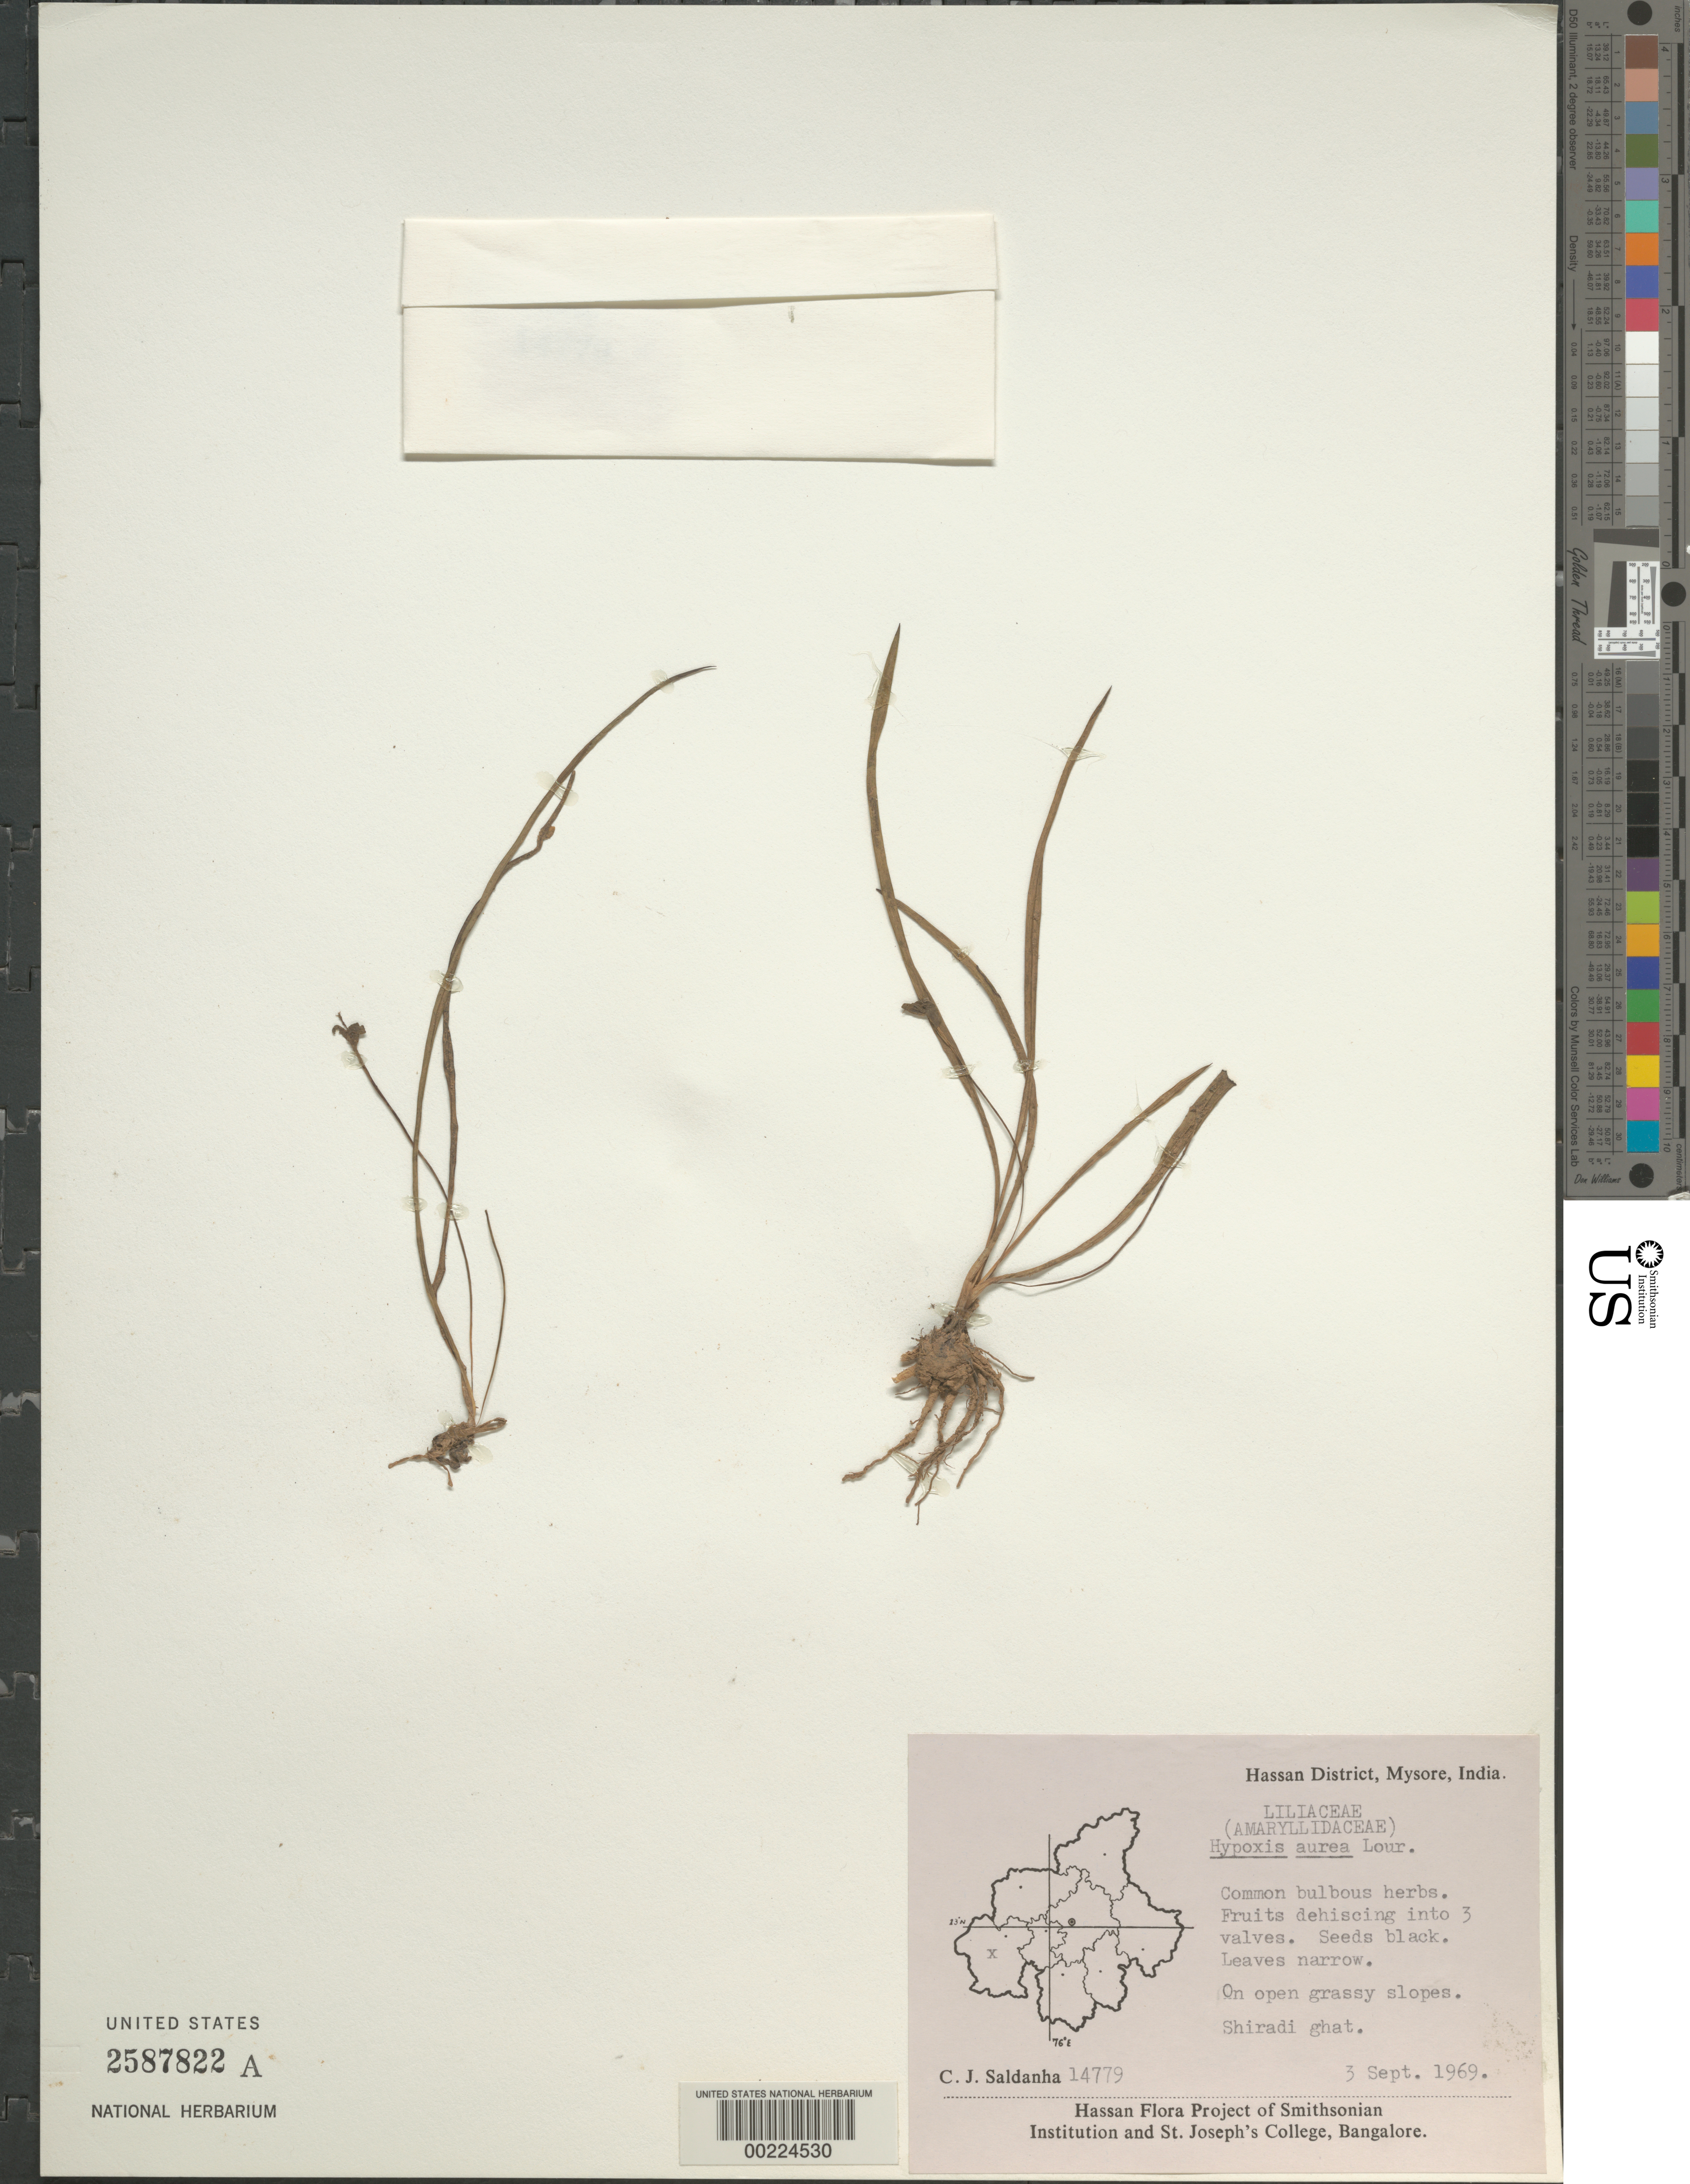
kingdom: Plantae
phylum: Tracheophyta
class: Liliopsida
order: Asparagales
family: Hypoxidaceae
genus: Hypoxis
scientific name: Hypoxis aurea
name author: Lour.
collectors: C. J. Saldanha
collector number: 14779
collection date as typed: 03 Sep 1969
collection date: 1969-09-03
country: India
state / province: Karnataka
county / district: Hassan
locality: Shiradi ghat, mysore state [mysore state = karnataka.]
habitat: On open grassy slopes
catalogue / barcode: US 2587822A